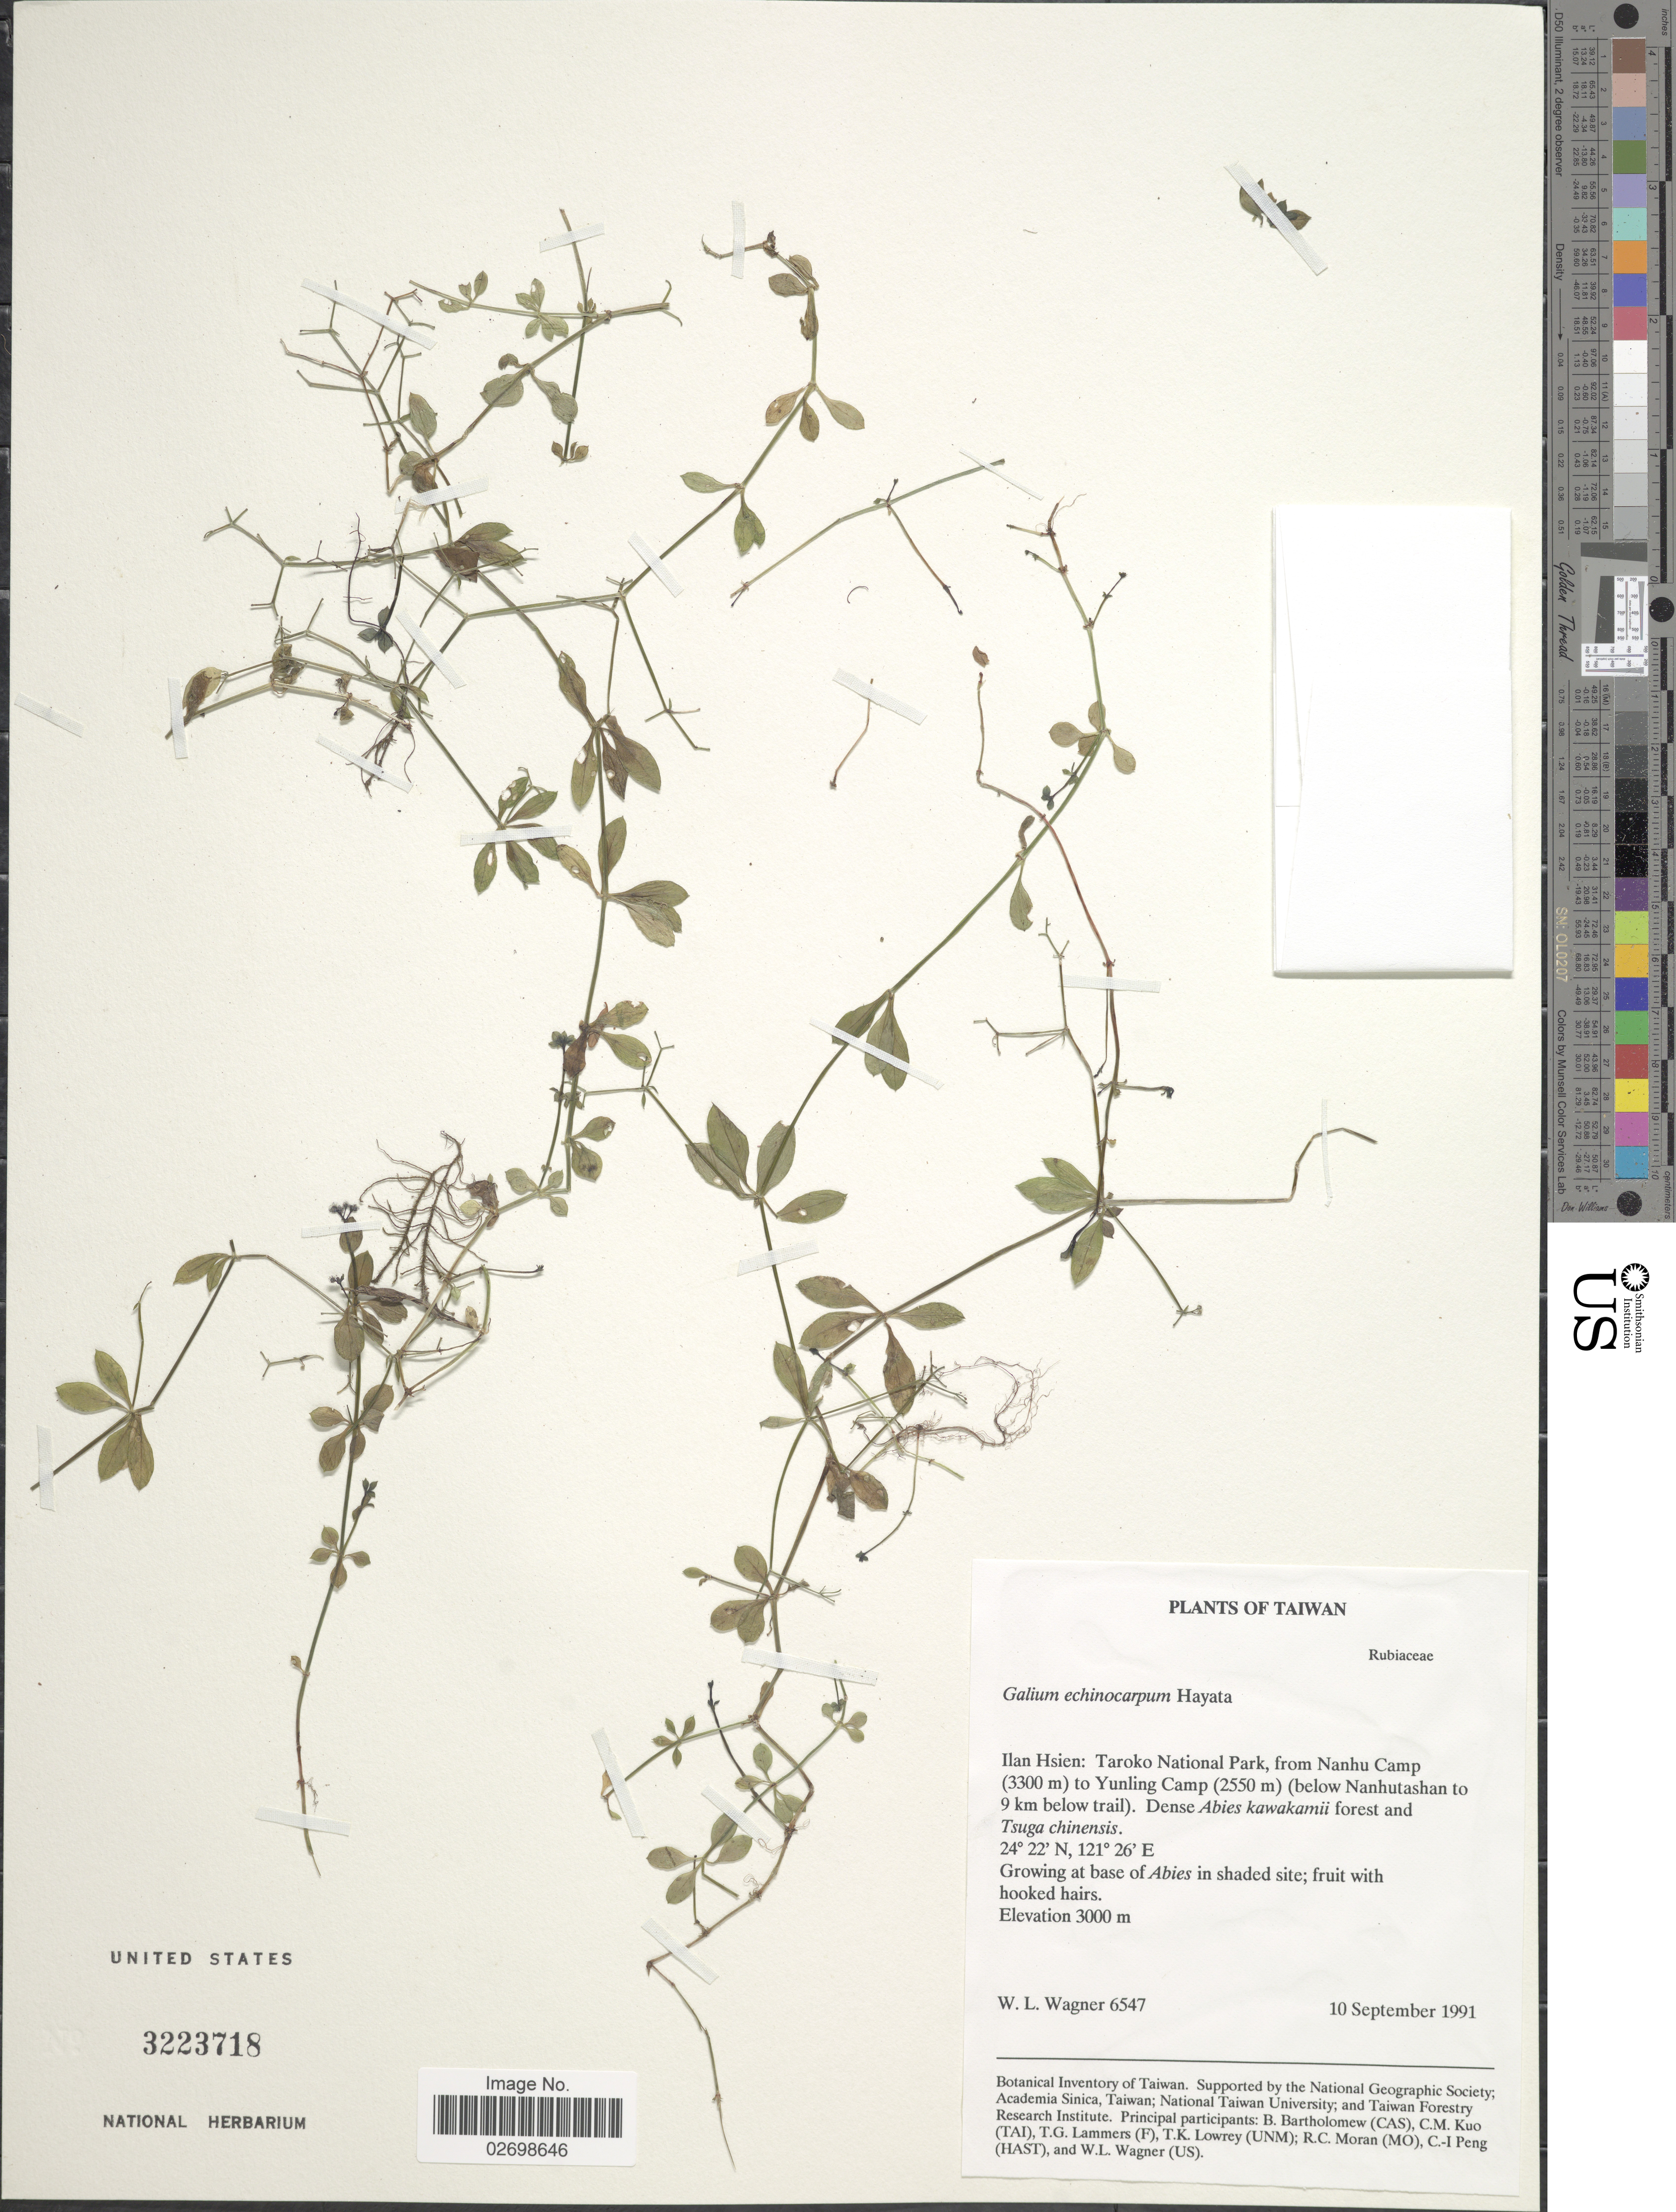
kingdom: Plantae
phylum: Tracheophyta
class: Magnoliopsida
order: Gentianales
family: Rubiaceae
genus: Galium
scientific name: Galium echinocarpum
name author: Hayata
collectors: W. L. Wagner, C. Kuo, T. Lammers, T. Lowrey & et al.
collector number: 6547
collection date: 1991-09-10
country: Taiwan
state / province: Ilan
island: Taiwan [Formosa]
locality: Ilan Hsien: Taroko National Park, from Nanhu Camp to Yunling Camp (below Nanhutashan to 9 km below trail).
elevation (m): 3300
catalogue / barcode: US 3223718